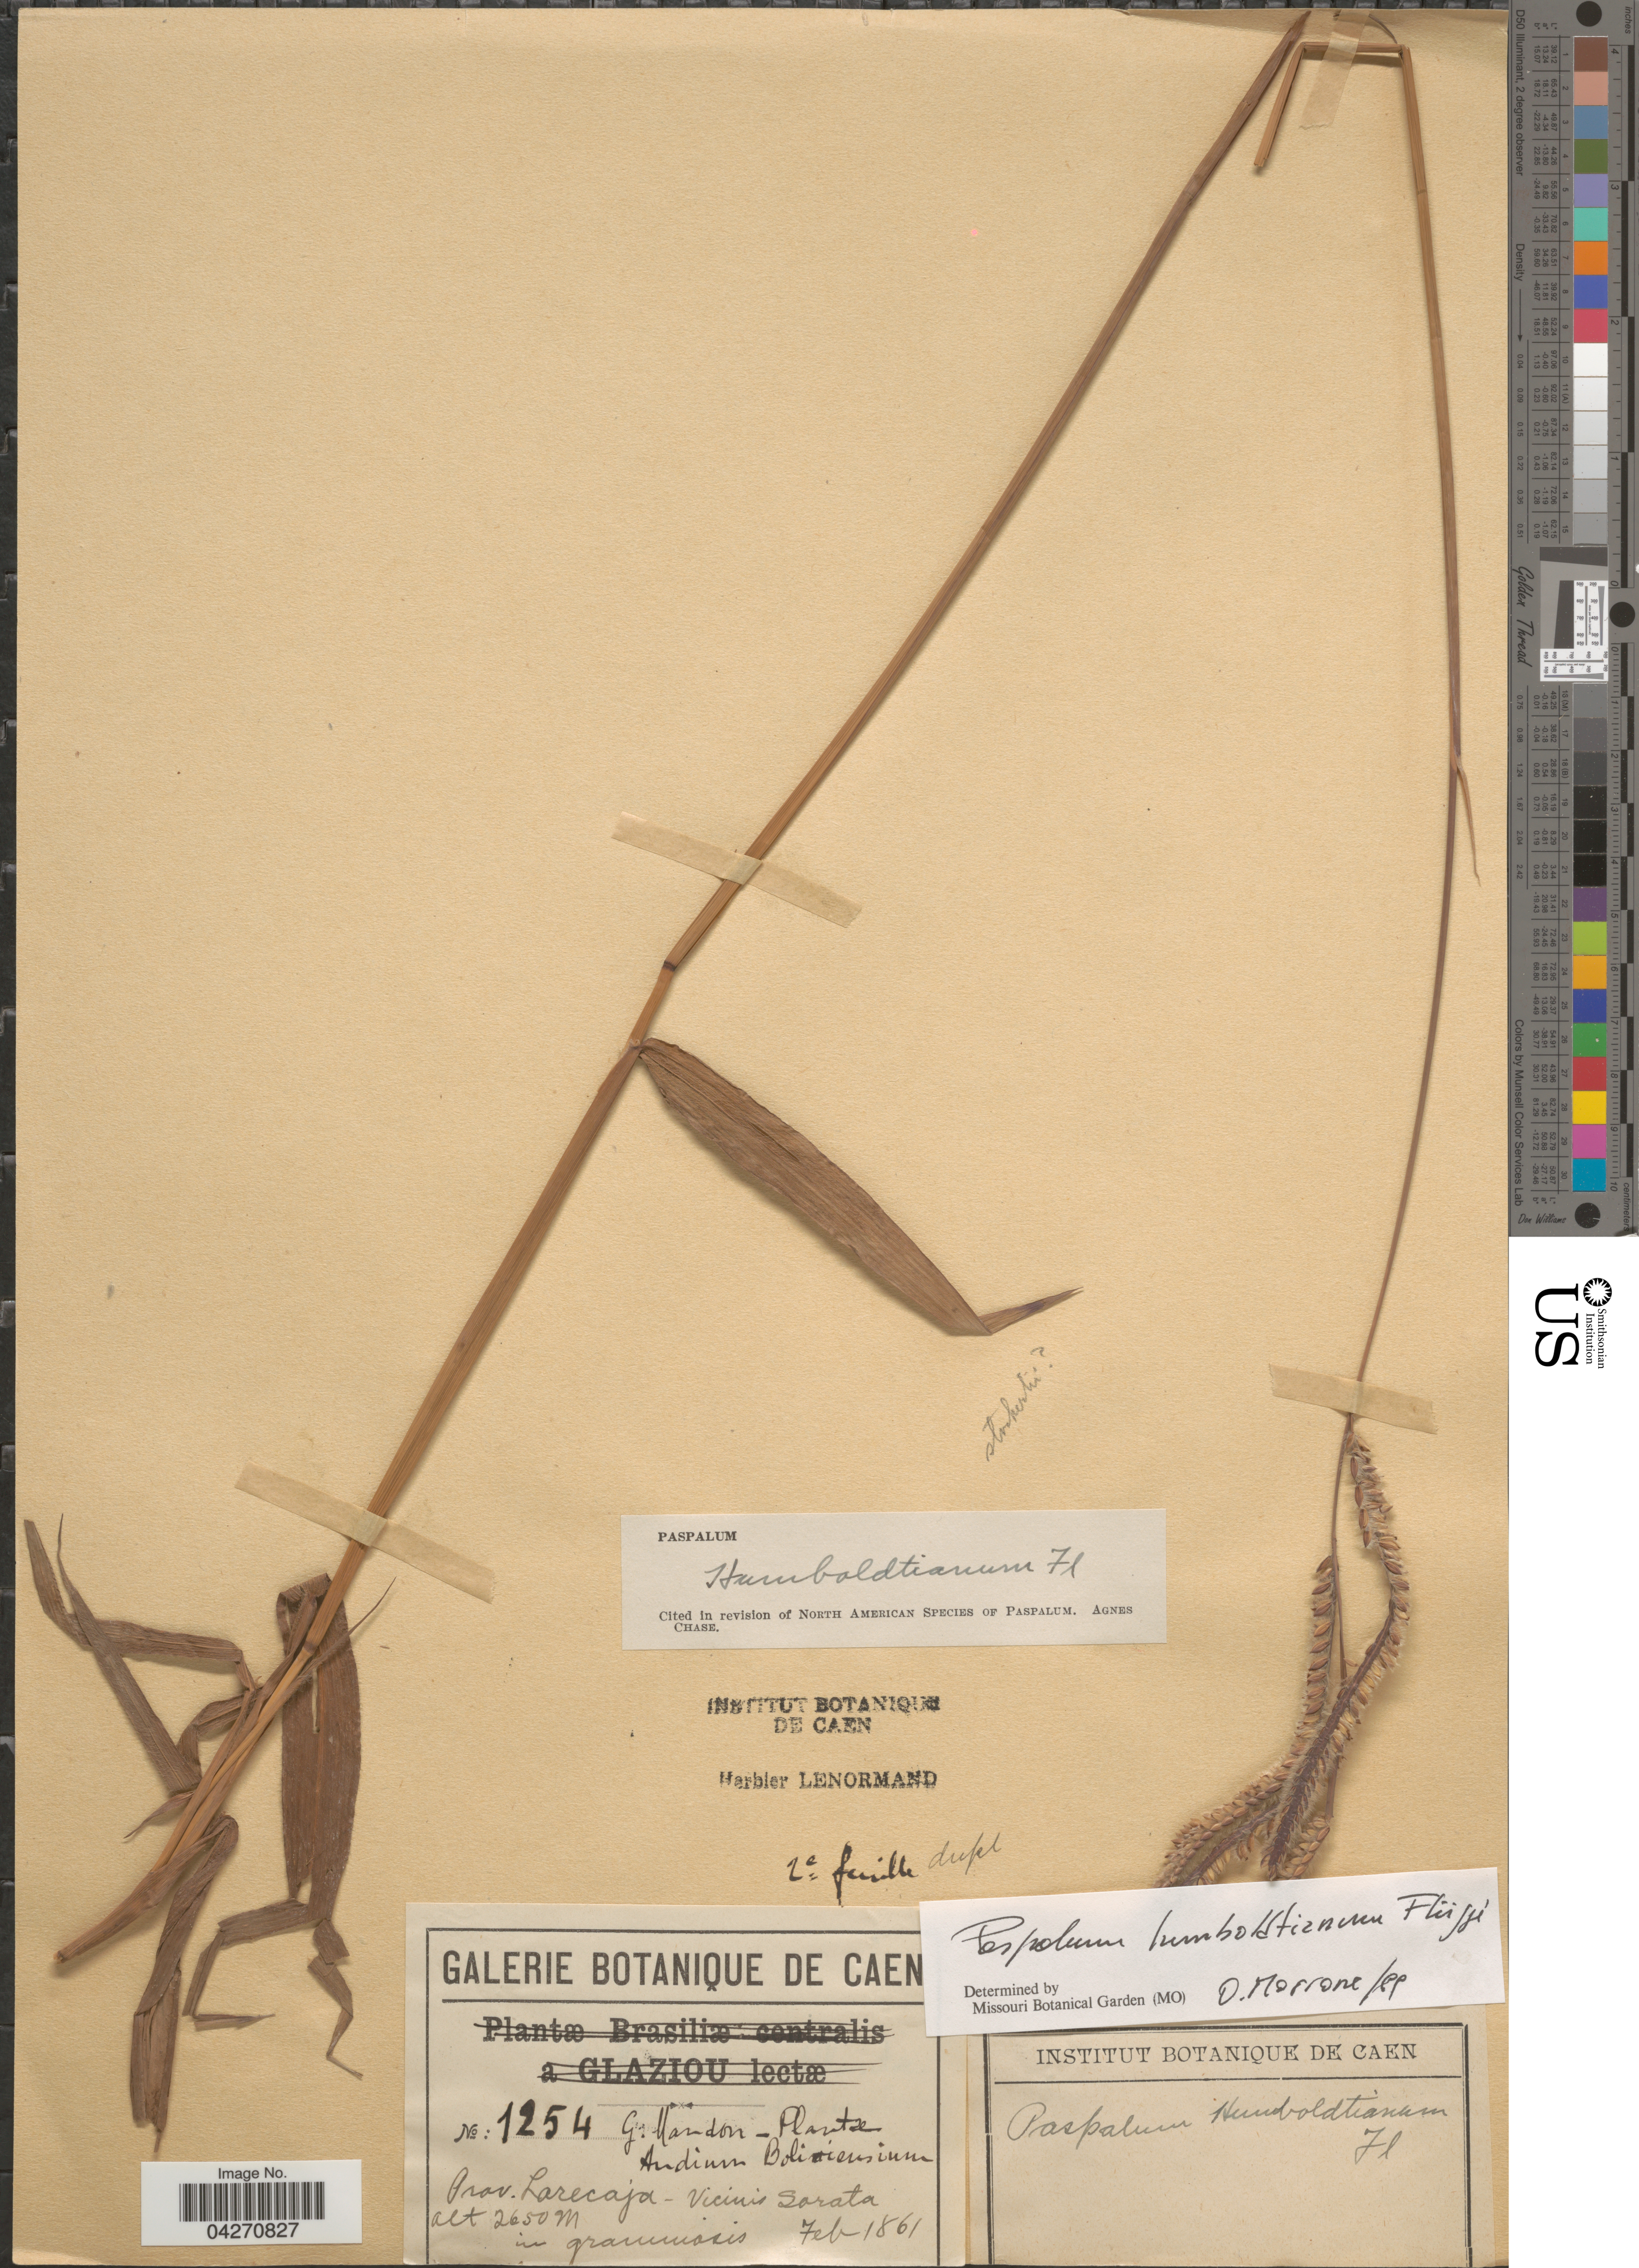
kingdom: Plantae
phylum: Tracheophyta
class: Liliopsida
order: Poales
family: Poaceae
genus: Paspalum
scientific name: Paspalum humboldtianum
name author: Flüggé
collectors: G. Mandon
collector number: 1254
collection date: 1861-02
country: Bolivia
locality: Prov. Larecaja - Vicinis Sorata.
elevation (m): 2650